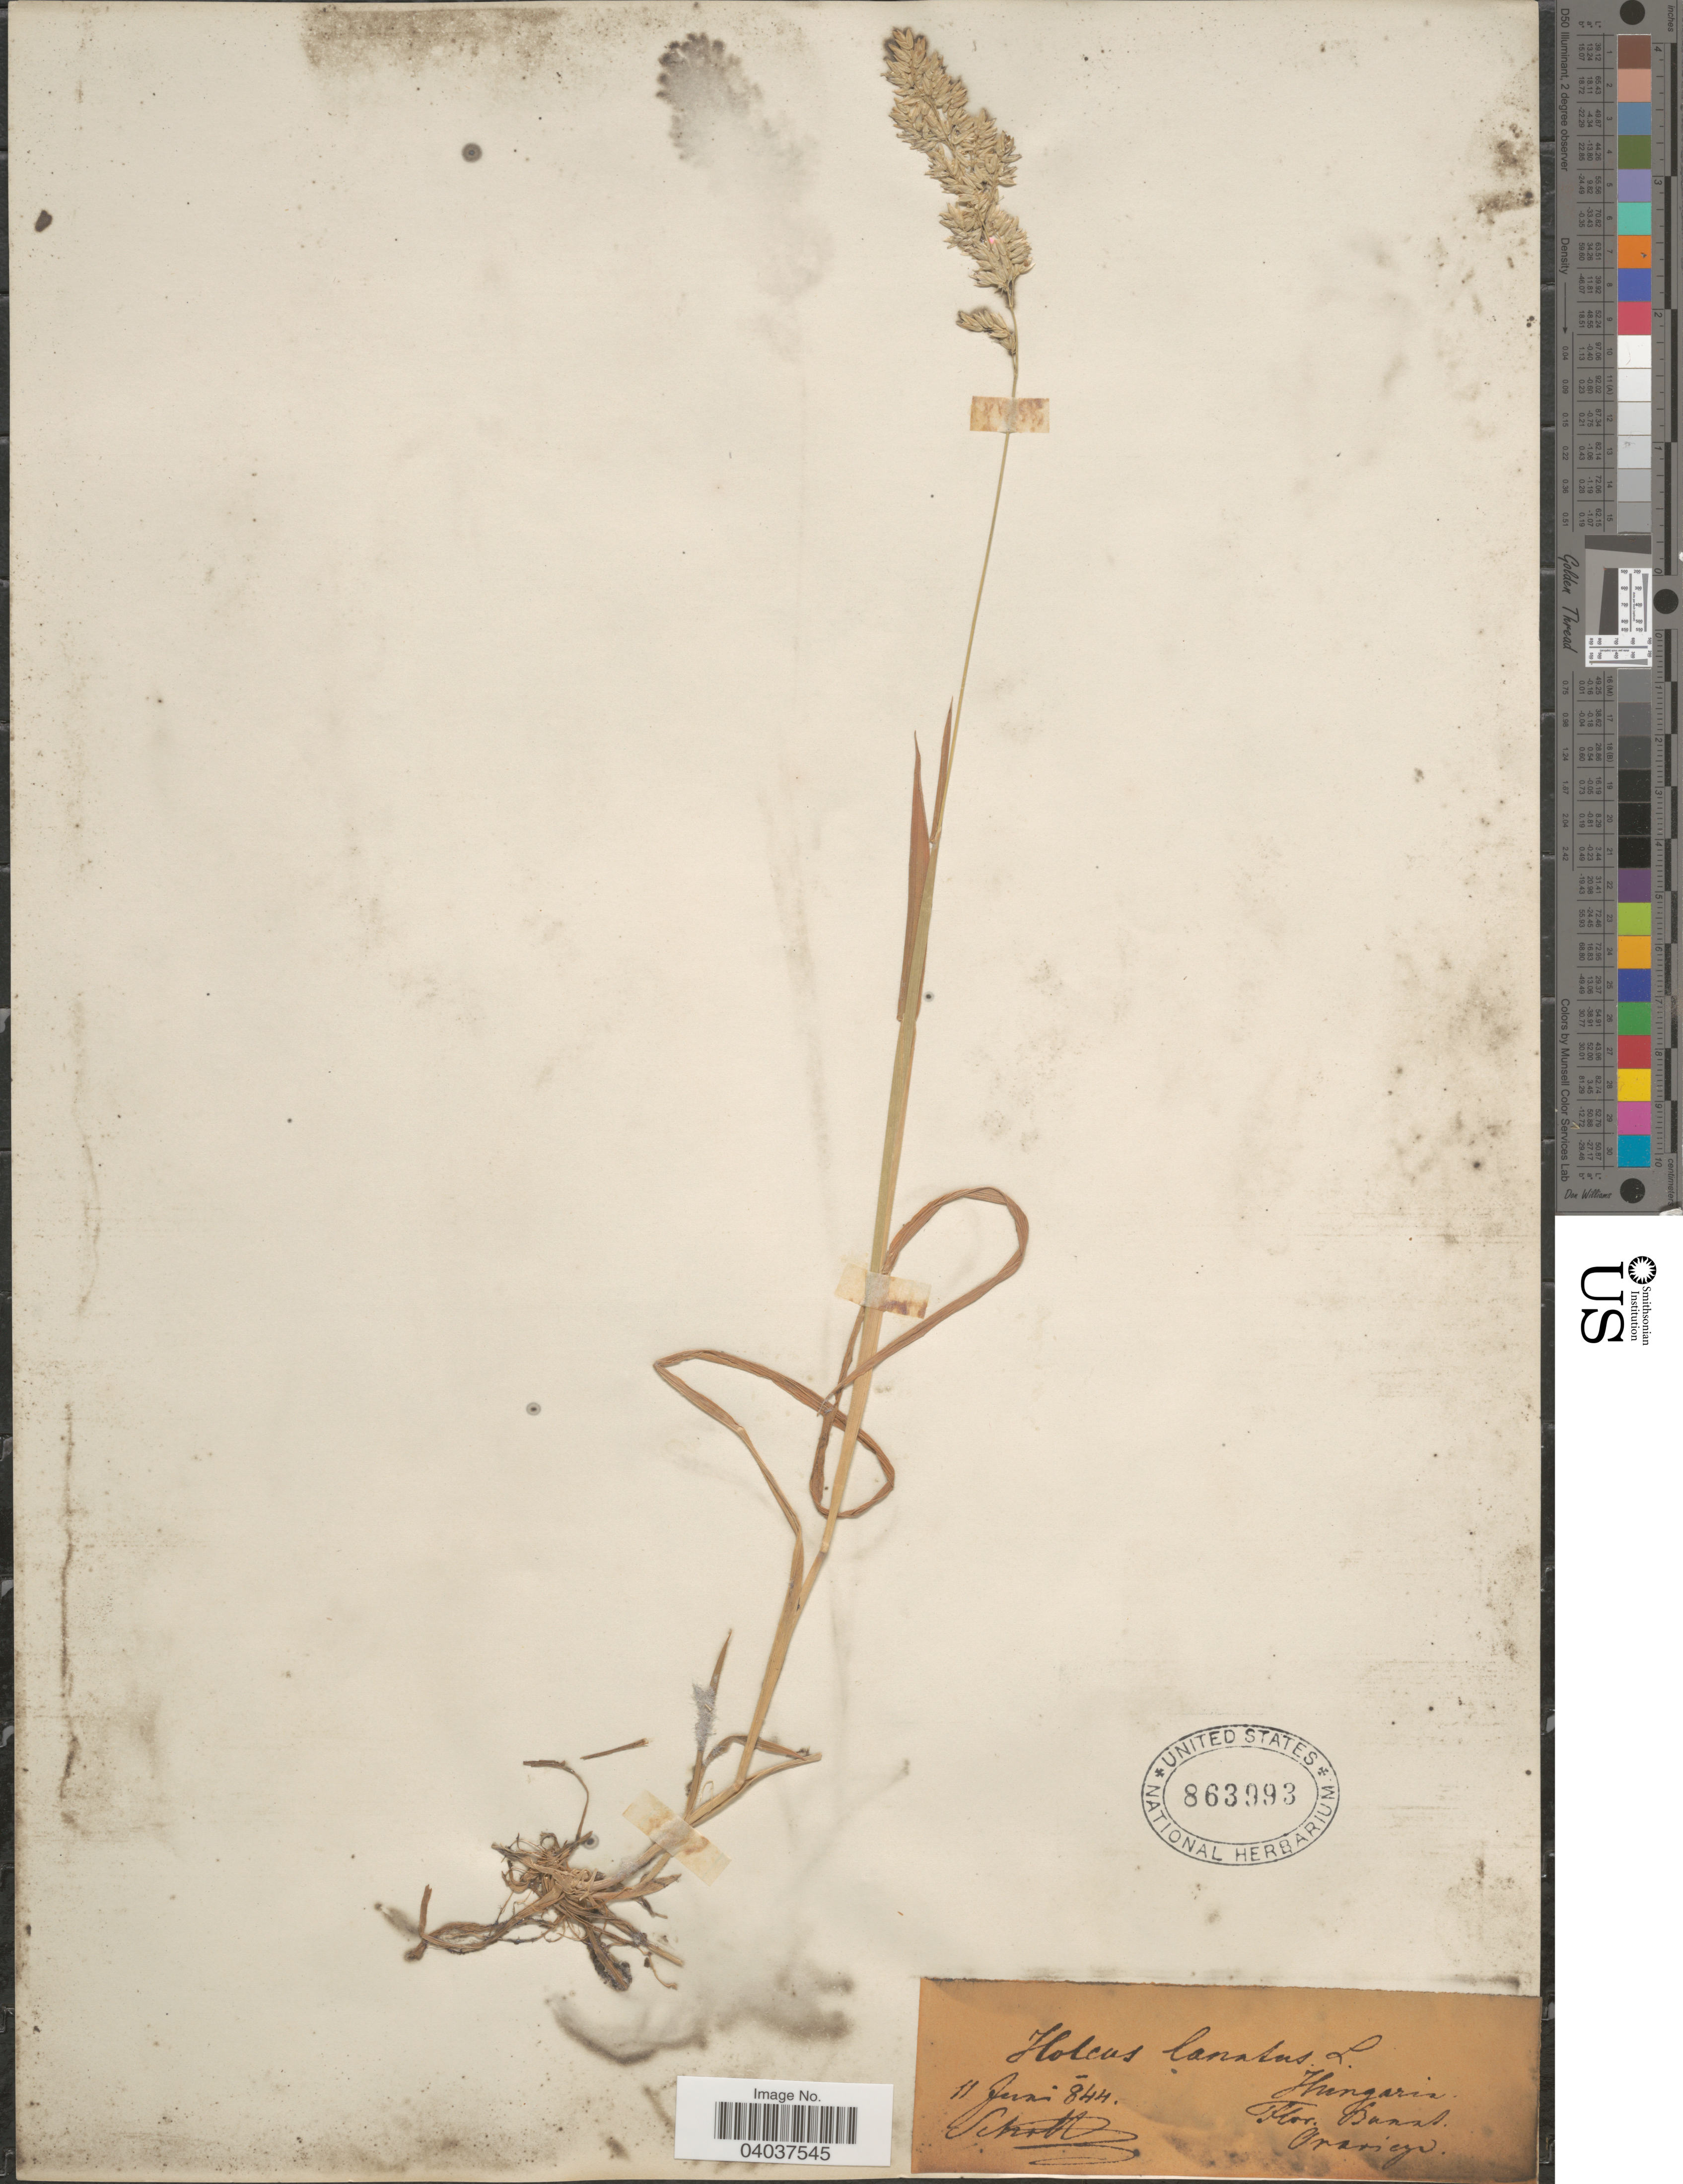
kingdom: Plantae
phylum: Tracheophyta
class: Liliopsida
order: Poales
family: Poaceae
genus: Holcus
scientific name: Holcus lanatus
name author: L.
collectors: -. Schottz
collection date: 1844-06-11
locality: Flor. Banat. Oranicz. [interpreted]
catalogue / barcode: US 863993